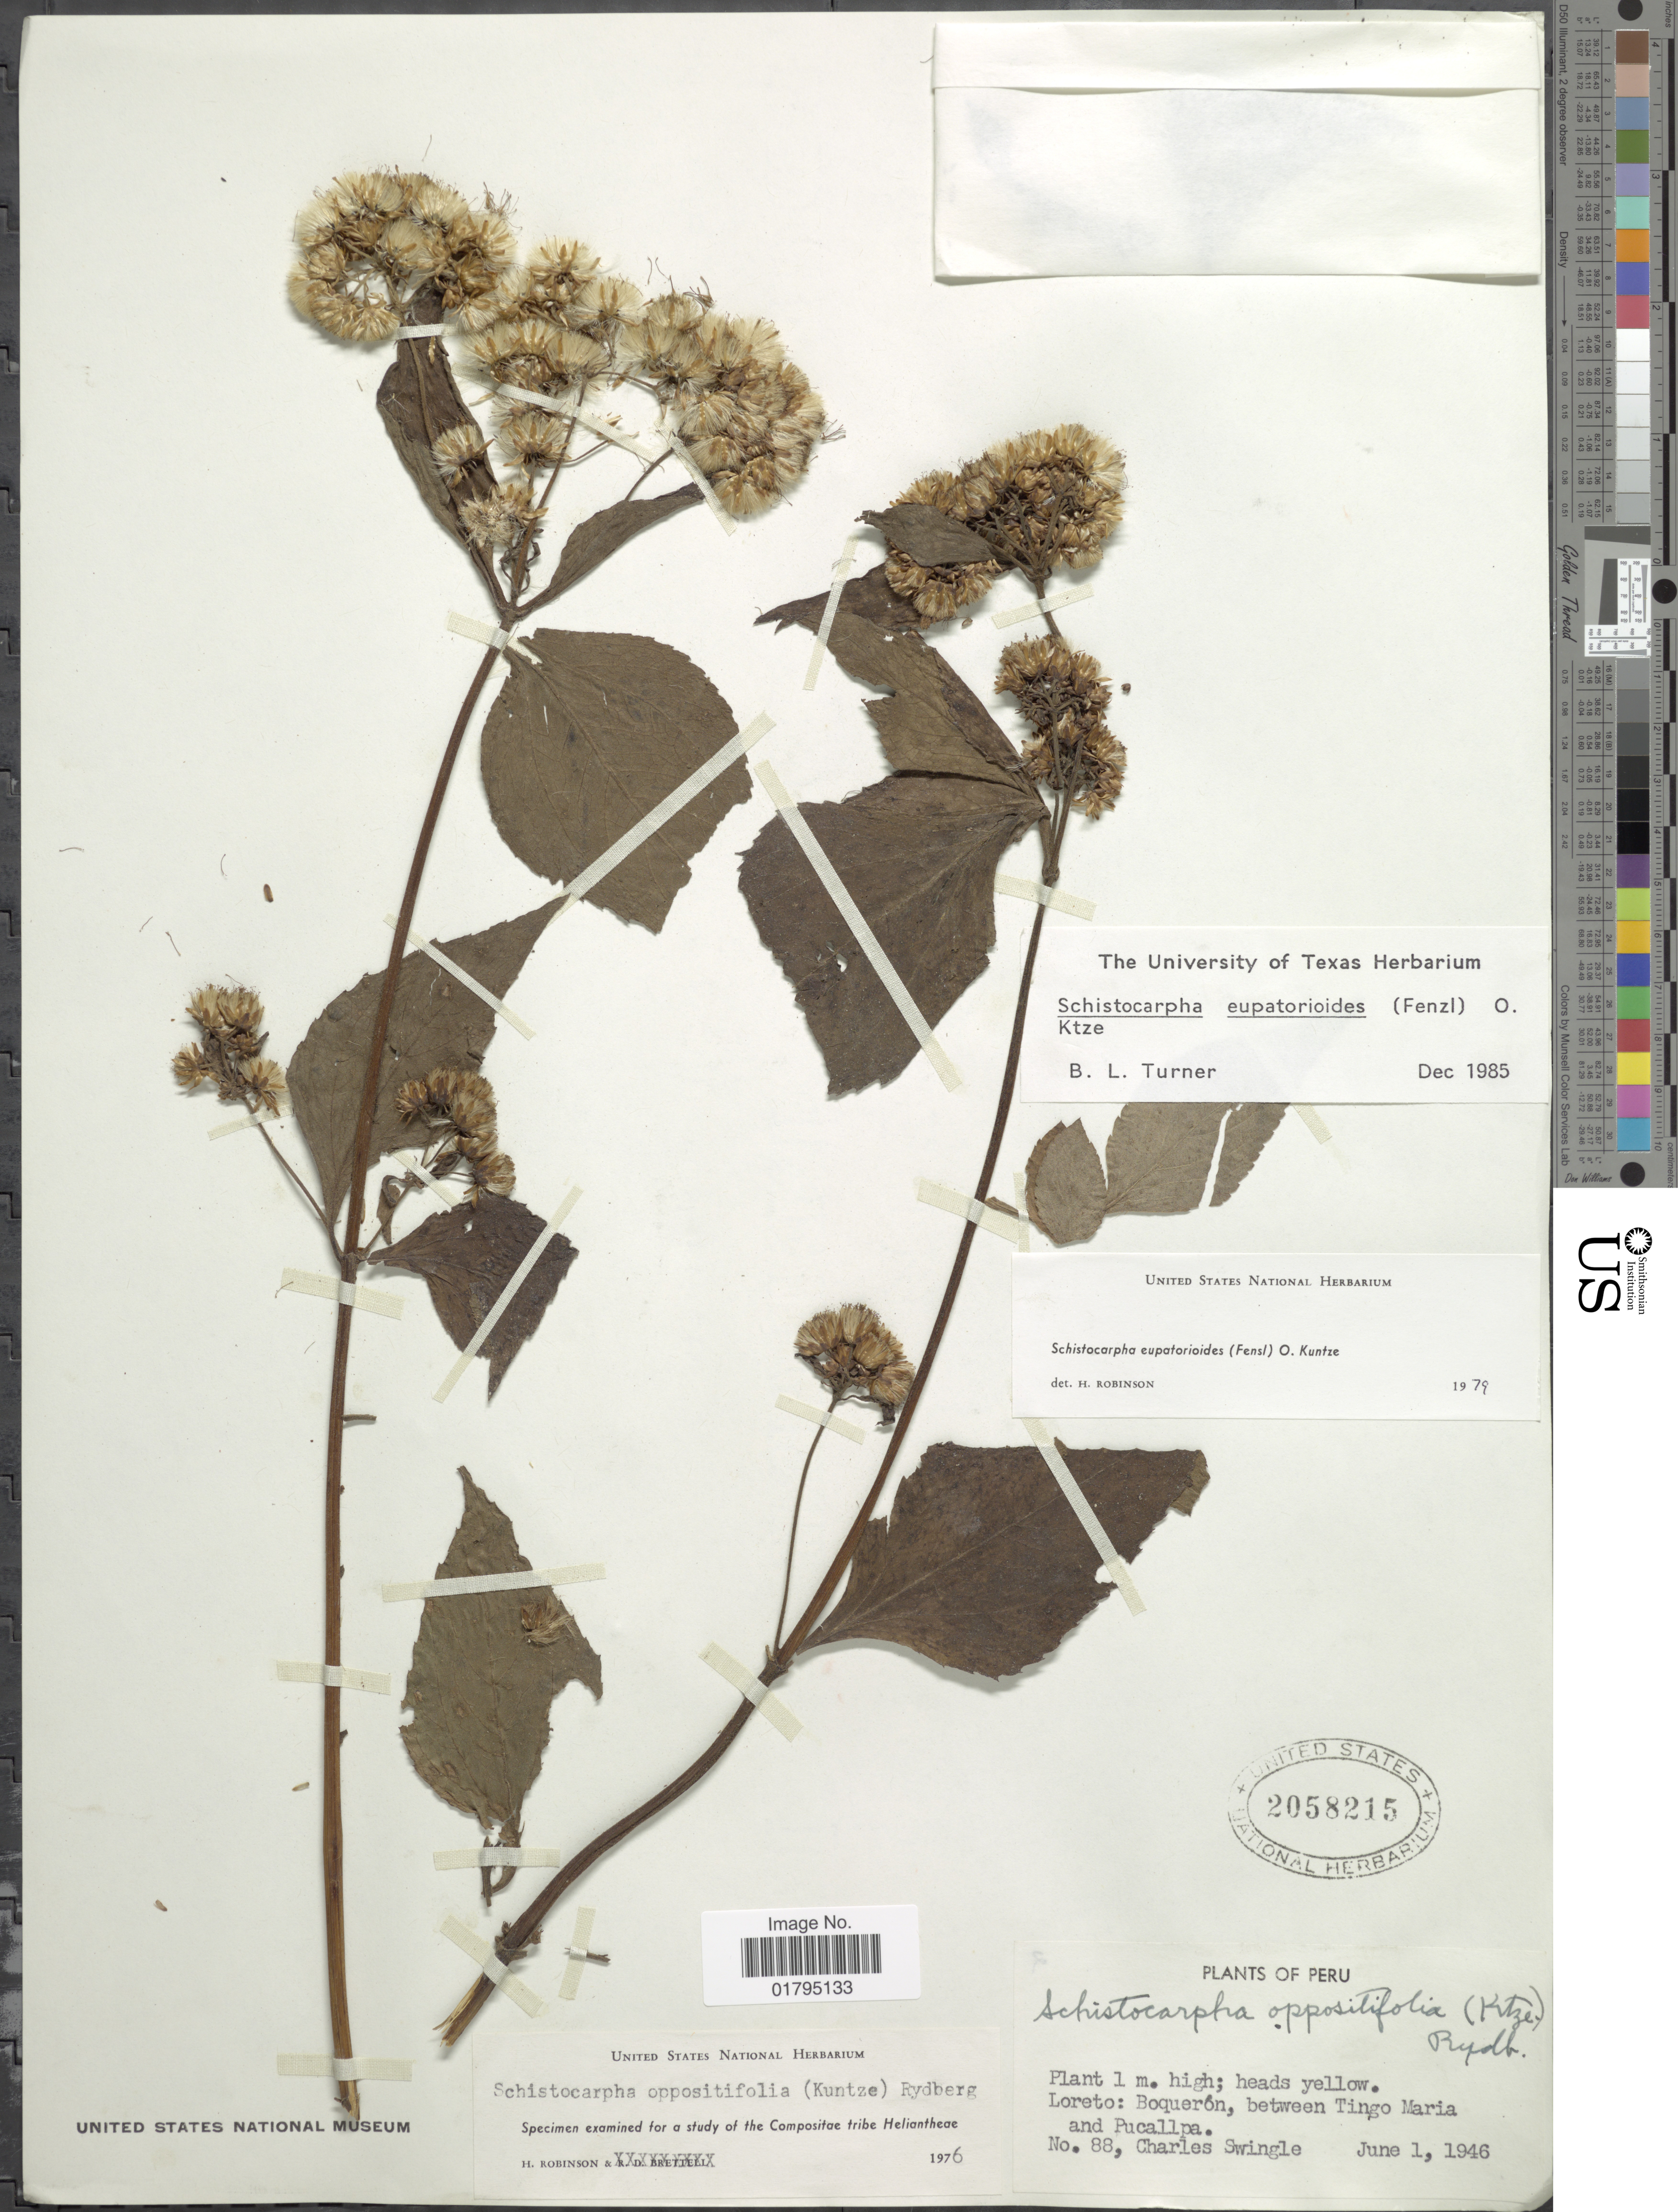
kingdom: Plantae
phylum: Tracheophyta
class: Magnoliopsida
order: Asterales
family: Asteraceae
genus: Schistocarpha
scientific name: Schistocarpha eupatorioides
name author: (Fenzl) Kuntze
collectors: C. Swingle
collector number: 88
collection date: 1946-06-01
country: Peru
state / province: Loreto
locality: Loreto: Boqueron, between Tingo Maria and Pucallpa.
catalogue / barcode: US 2058215